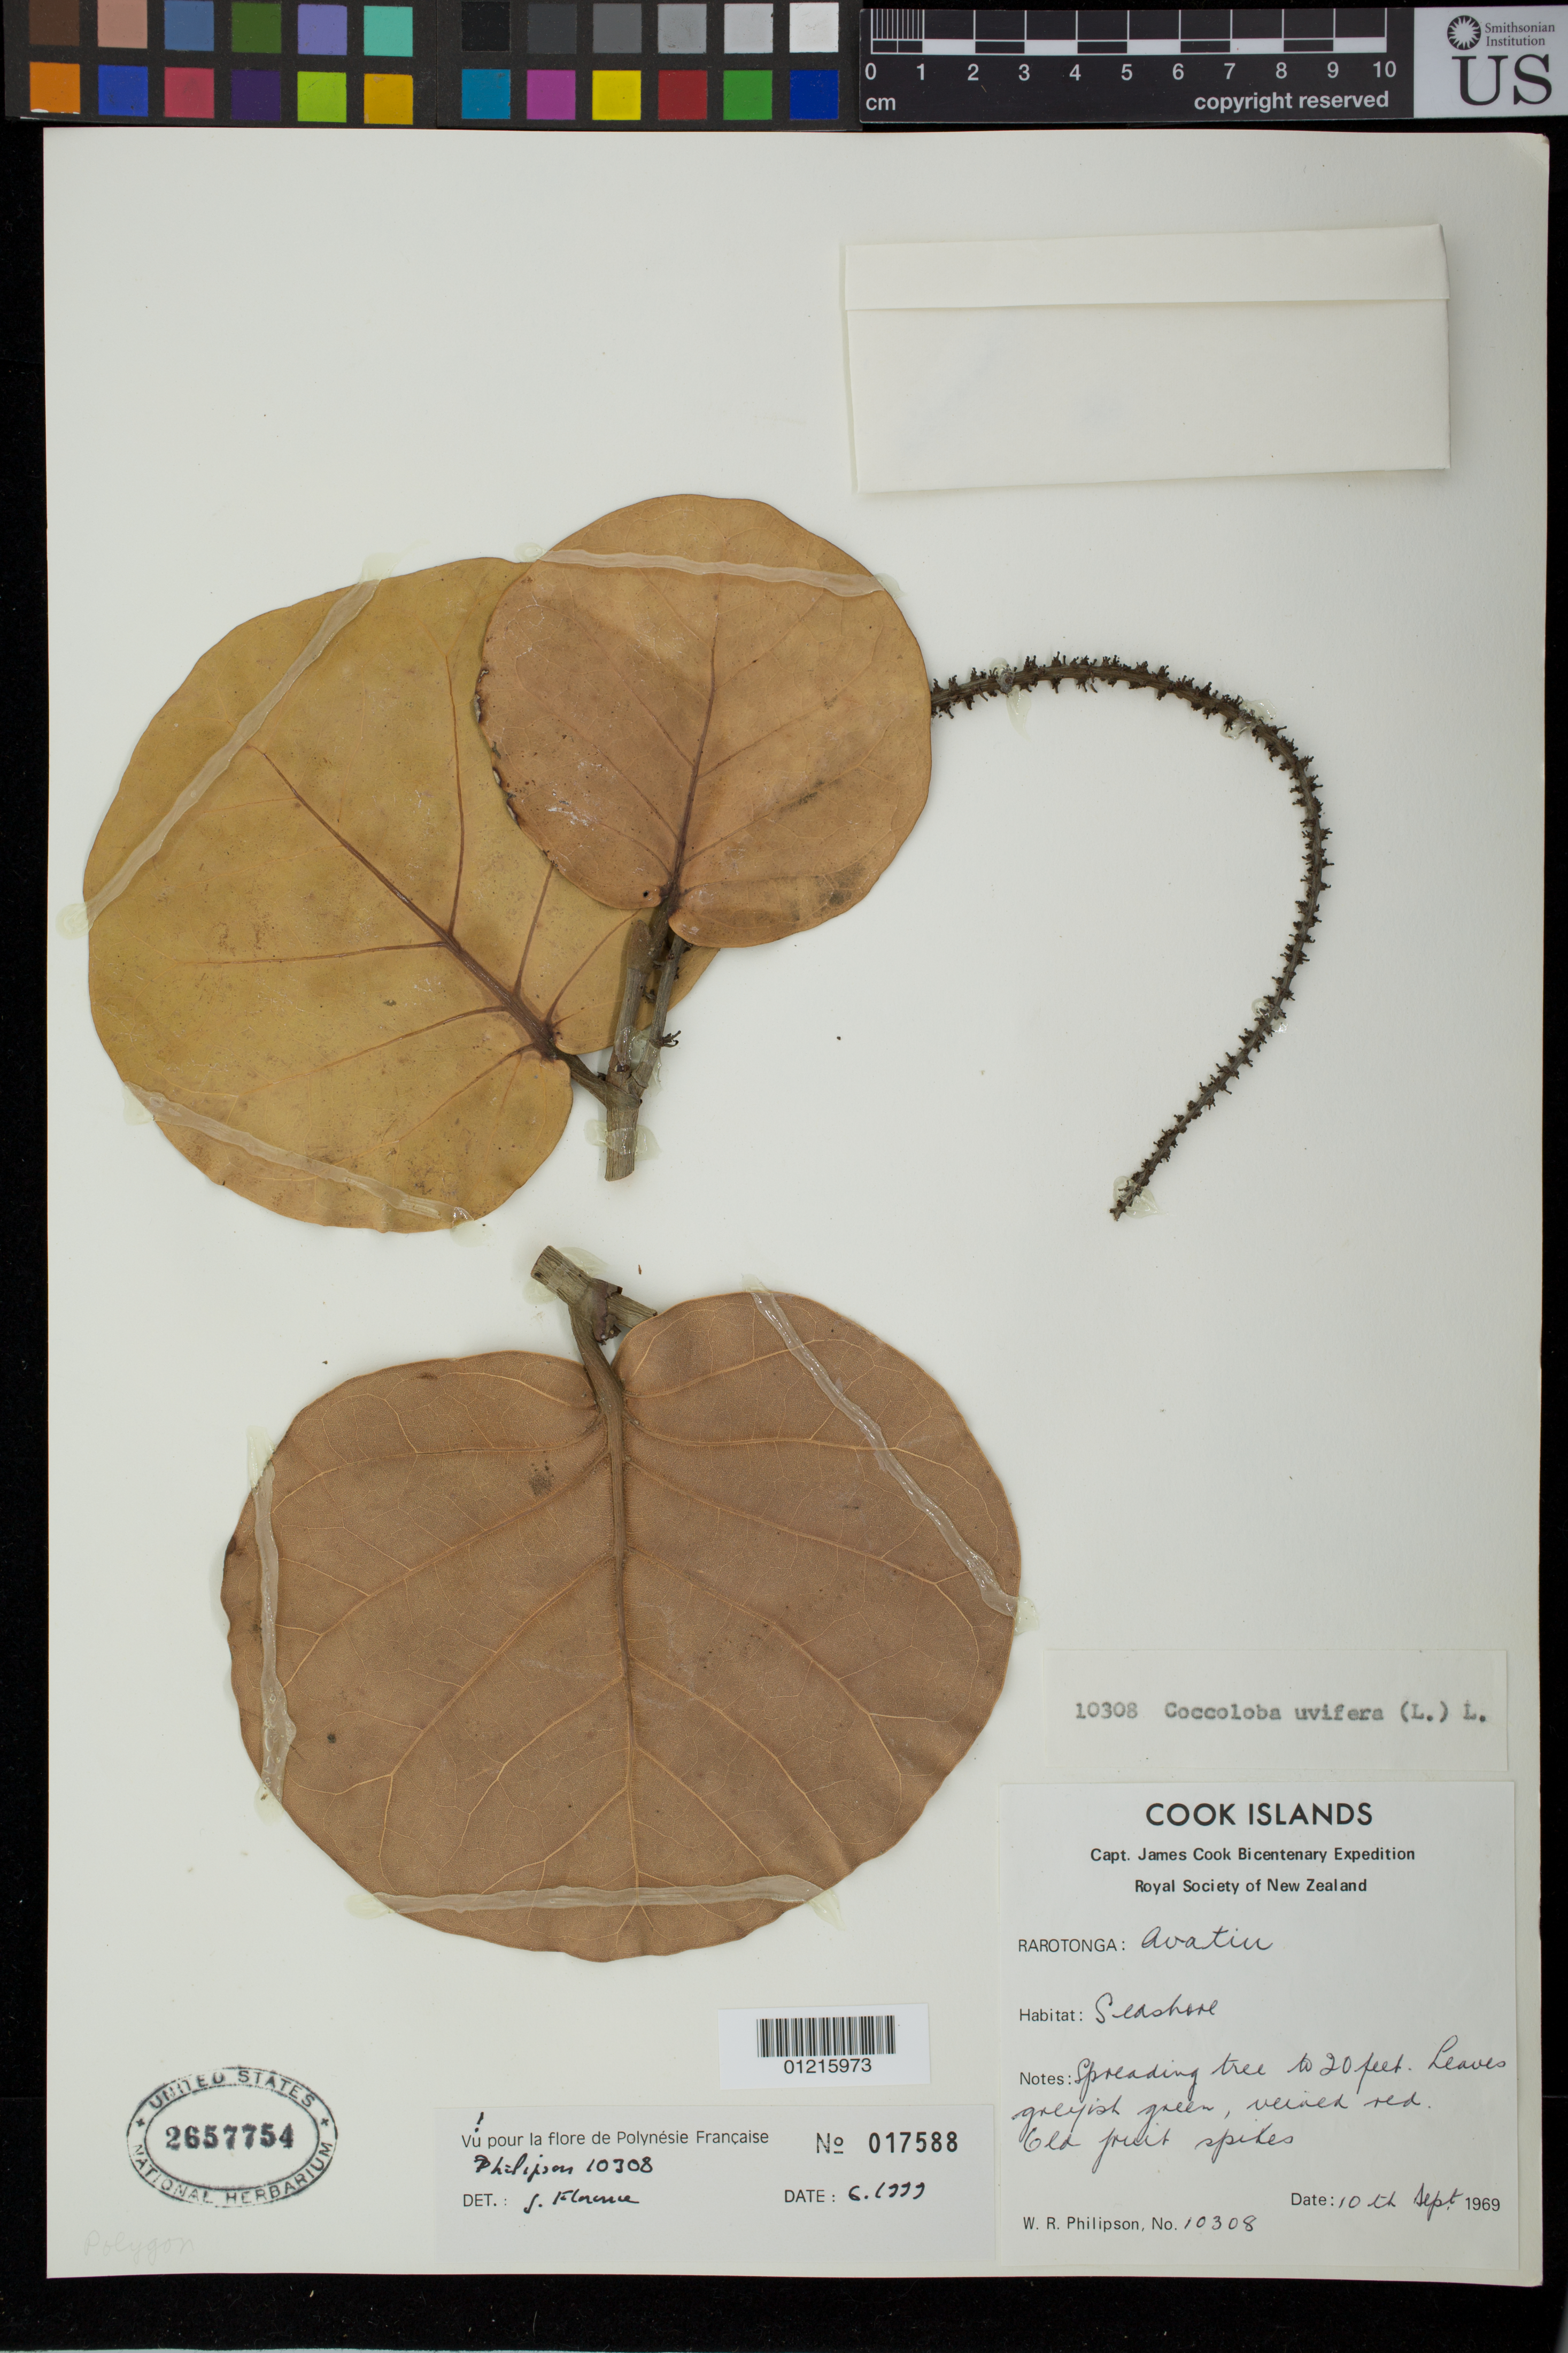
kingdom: Plantae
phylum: Tracheophyta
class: Magnoliopsida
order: Caryophyllales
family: Polygonaceae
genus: Coccoloba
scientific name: Coccoloba uvifera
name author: L.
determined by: Florence, J.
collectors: W. R. Philipson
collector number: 10308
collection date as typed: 10 Sep 1969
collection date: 1969-09-10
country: Cook Islands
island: Rarotonga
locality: Avatiu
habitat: Seashore.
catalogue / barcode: US 2657754